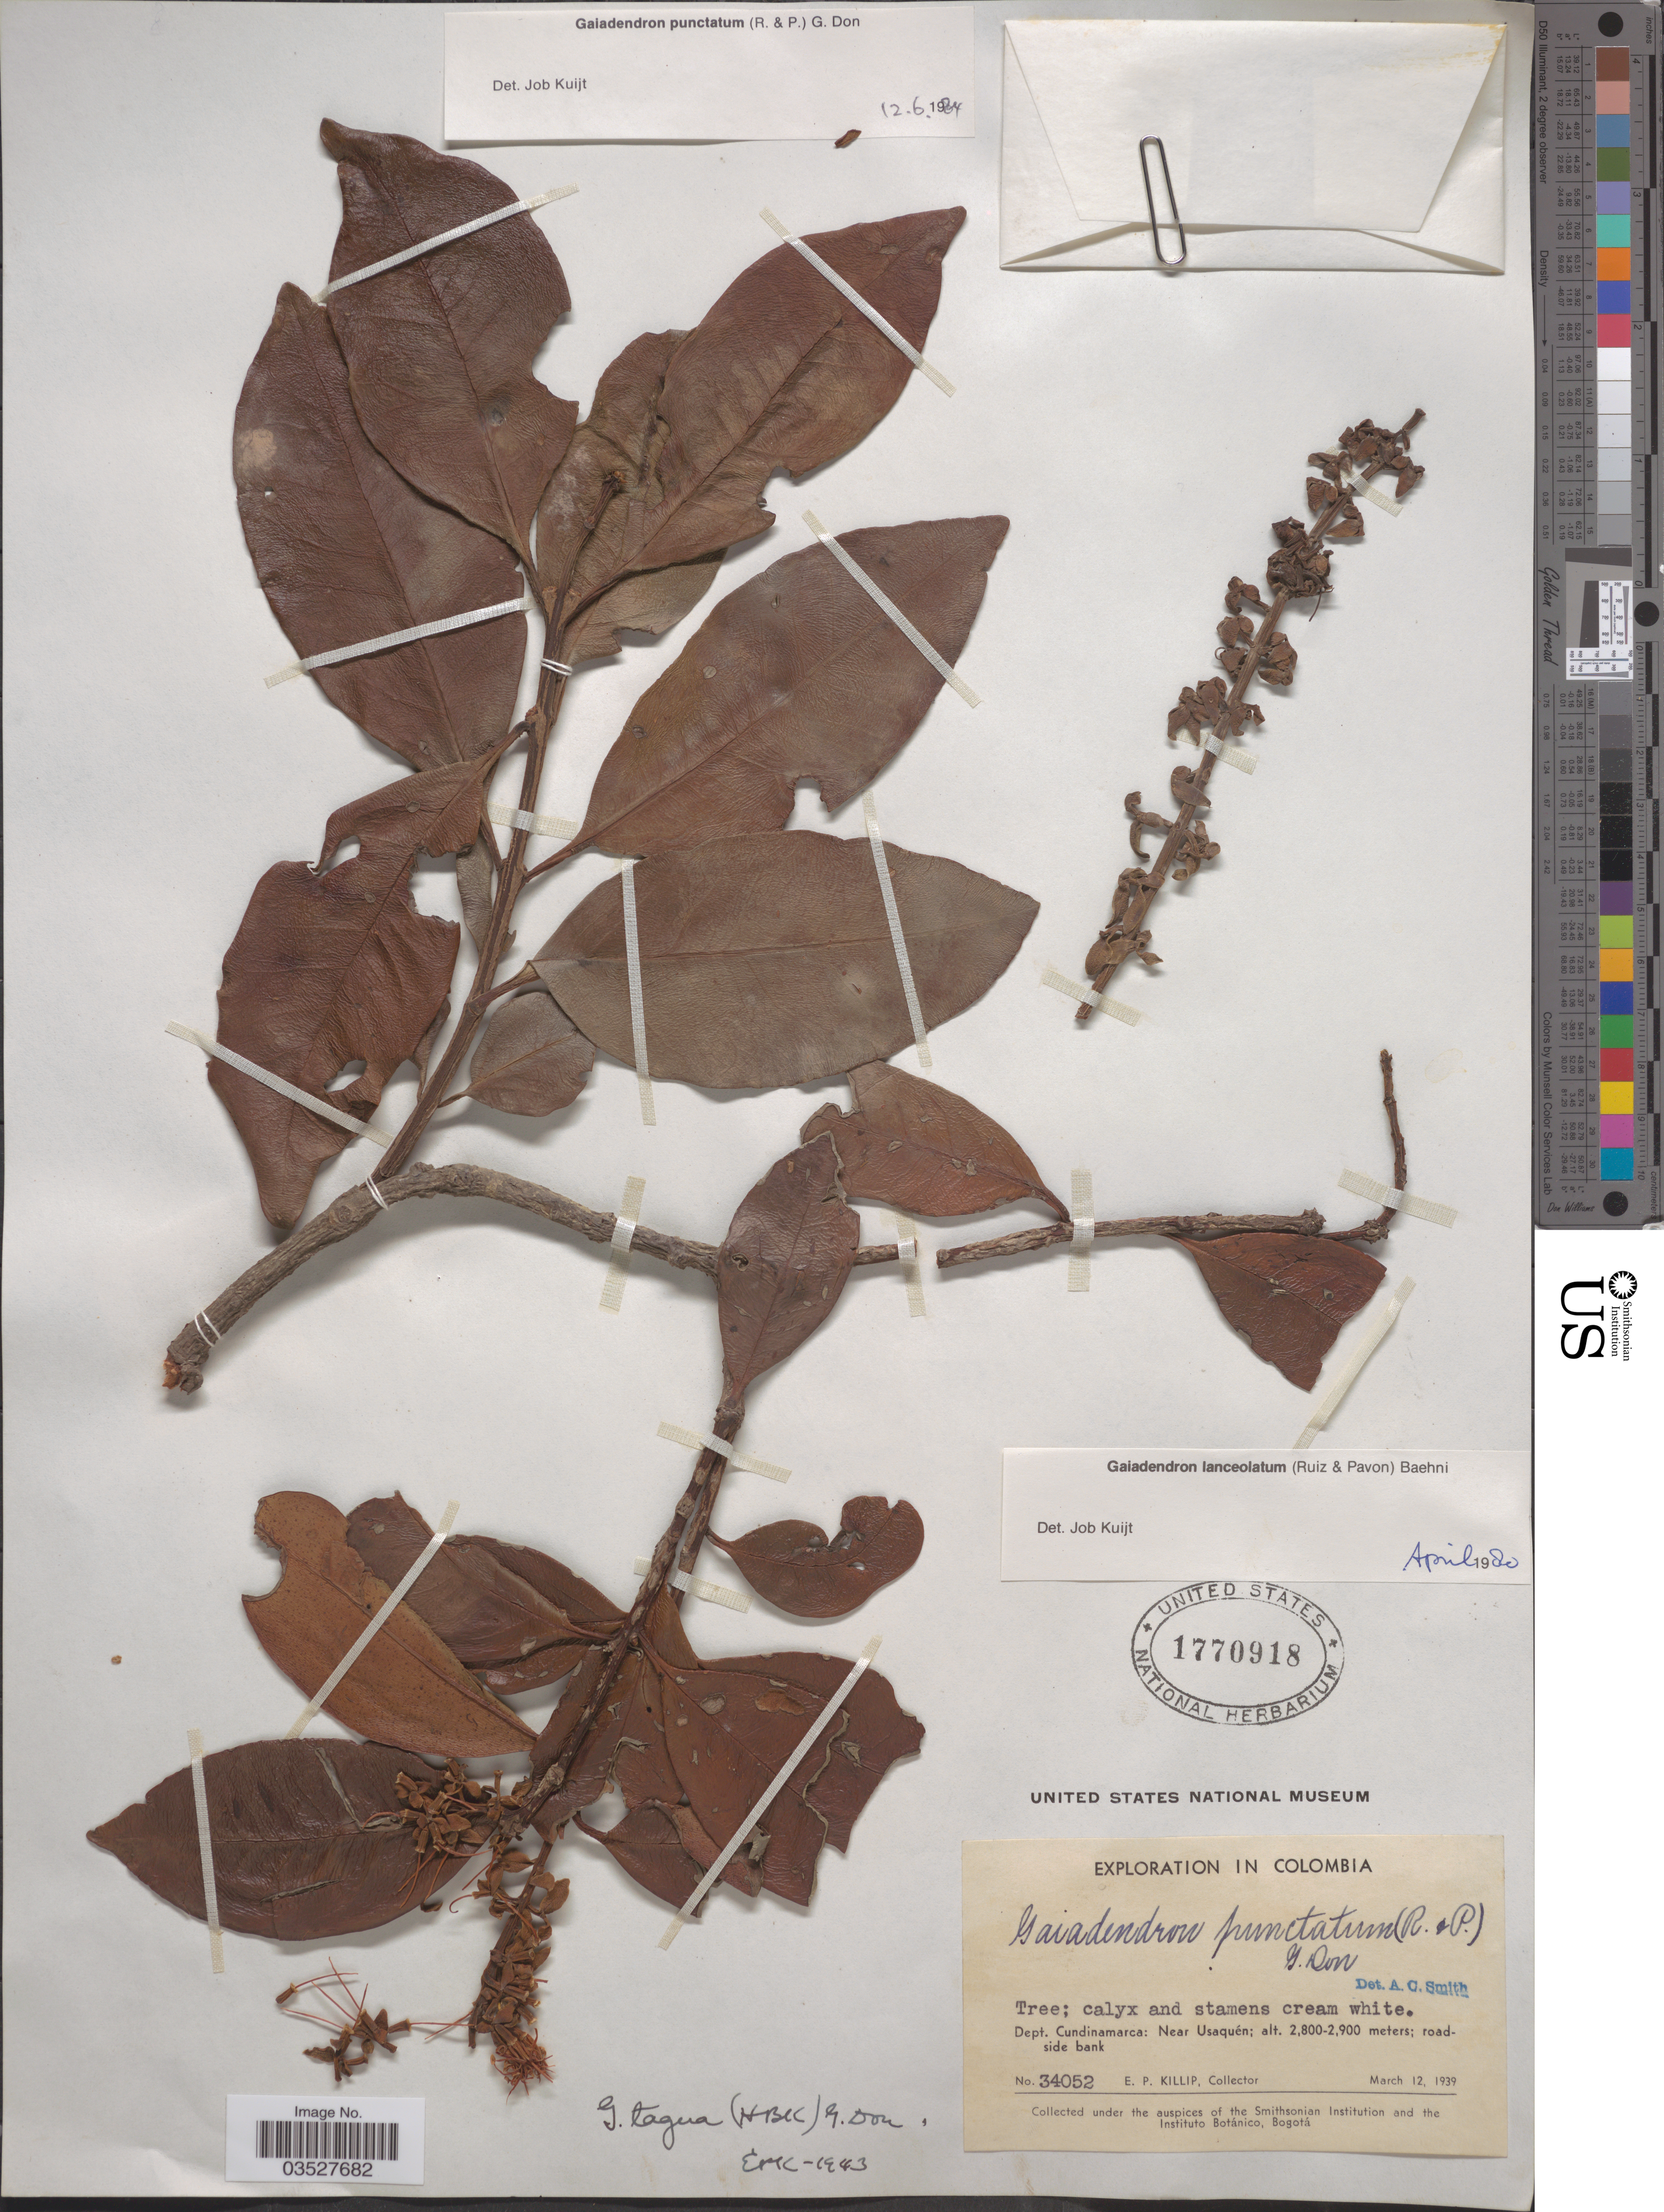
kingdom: Plantae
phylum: Tracheophyta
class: Magnoliopsida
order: Santalales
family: Loranthaceae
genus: Gaiadendron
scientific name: Gaiadendron punctatum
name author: (Ruiz & Pav.) G. Don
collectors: E. P. Killip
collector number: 34052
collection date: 1939-03-12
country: Colombia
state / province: Cundinamarca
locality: Dept. Cundinamarca: Near Usaquén.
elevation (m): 2800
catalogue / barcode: US 1770918